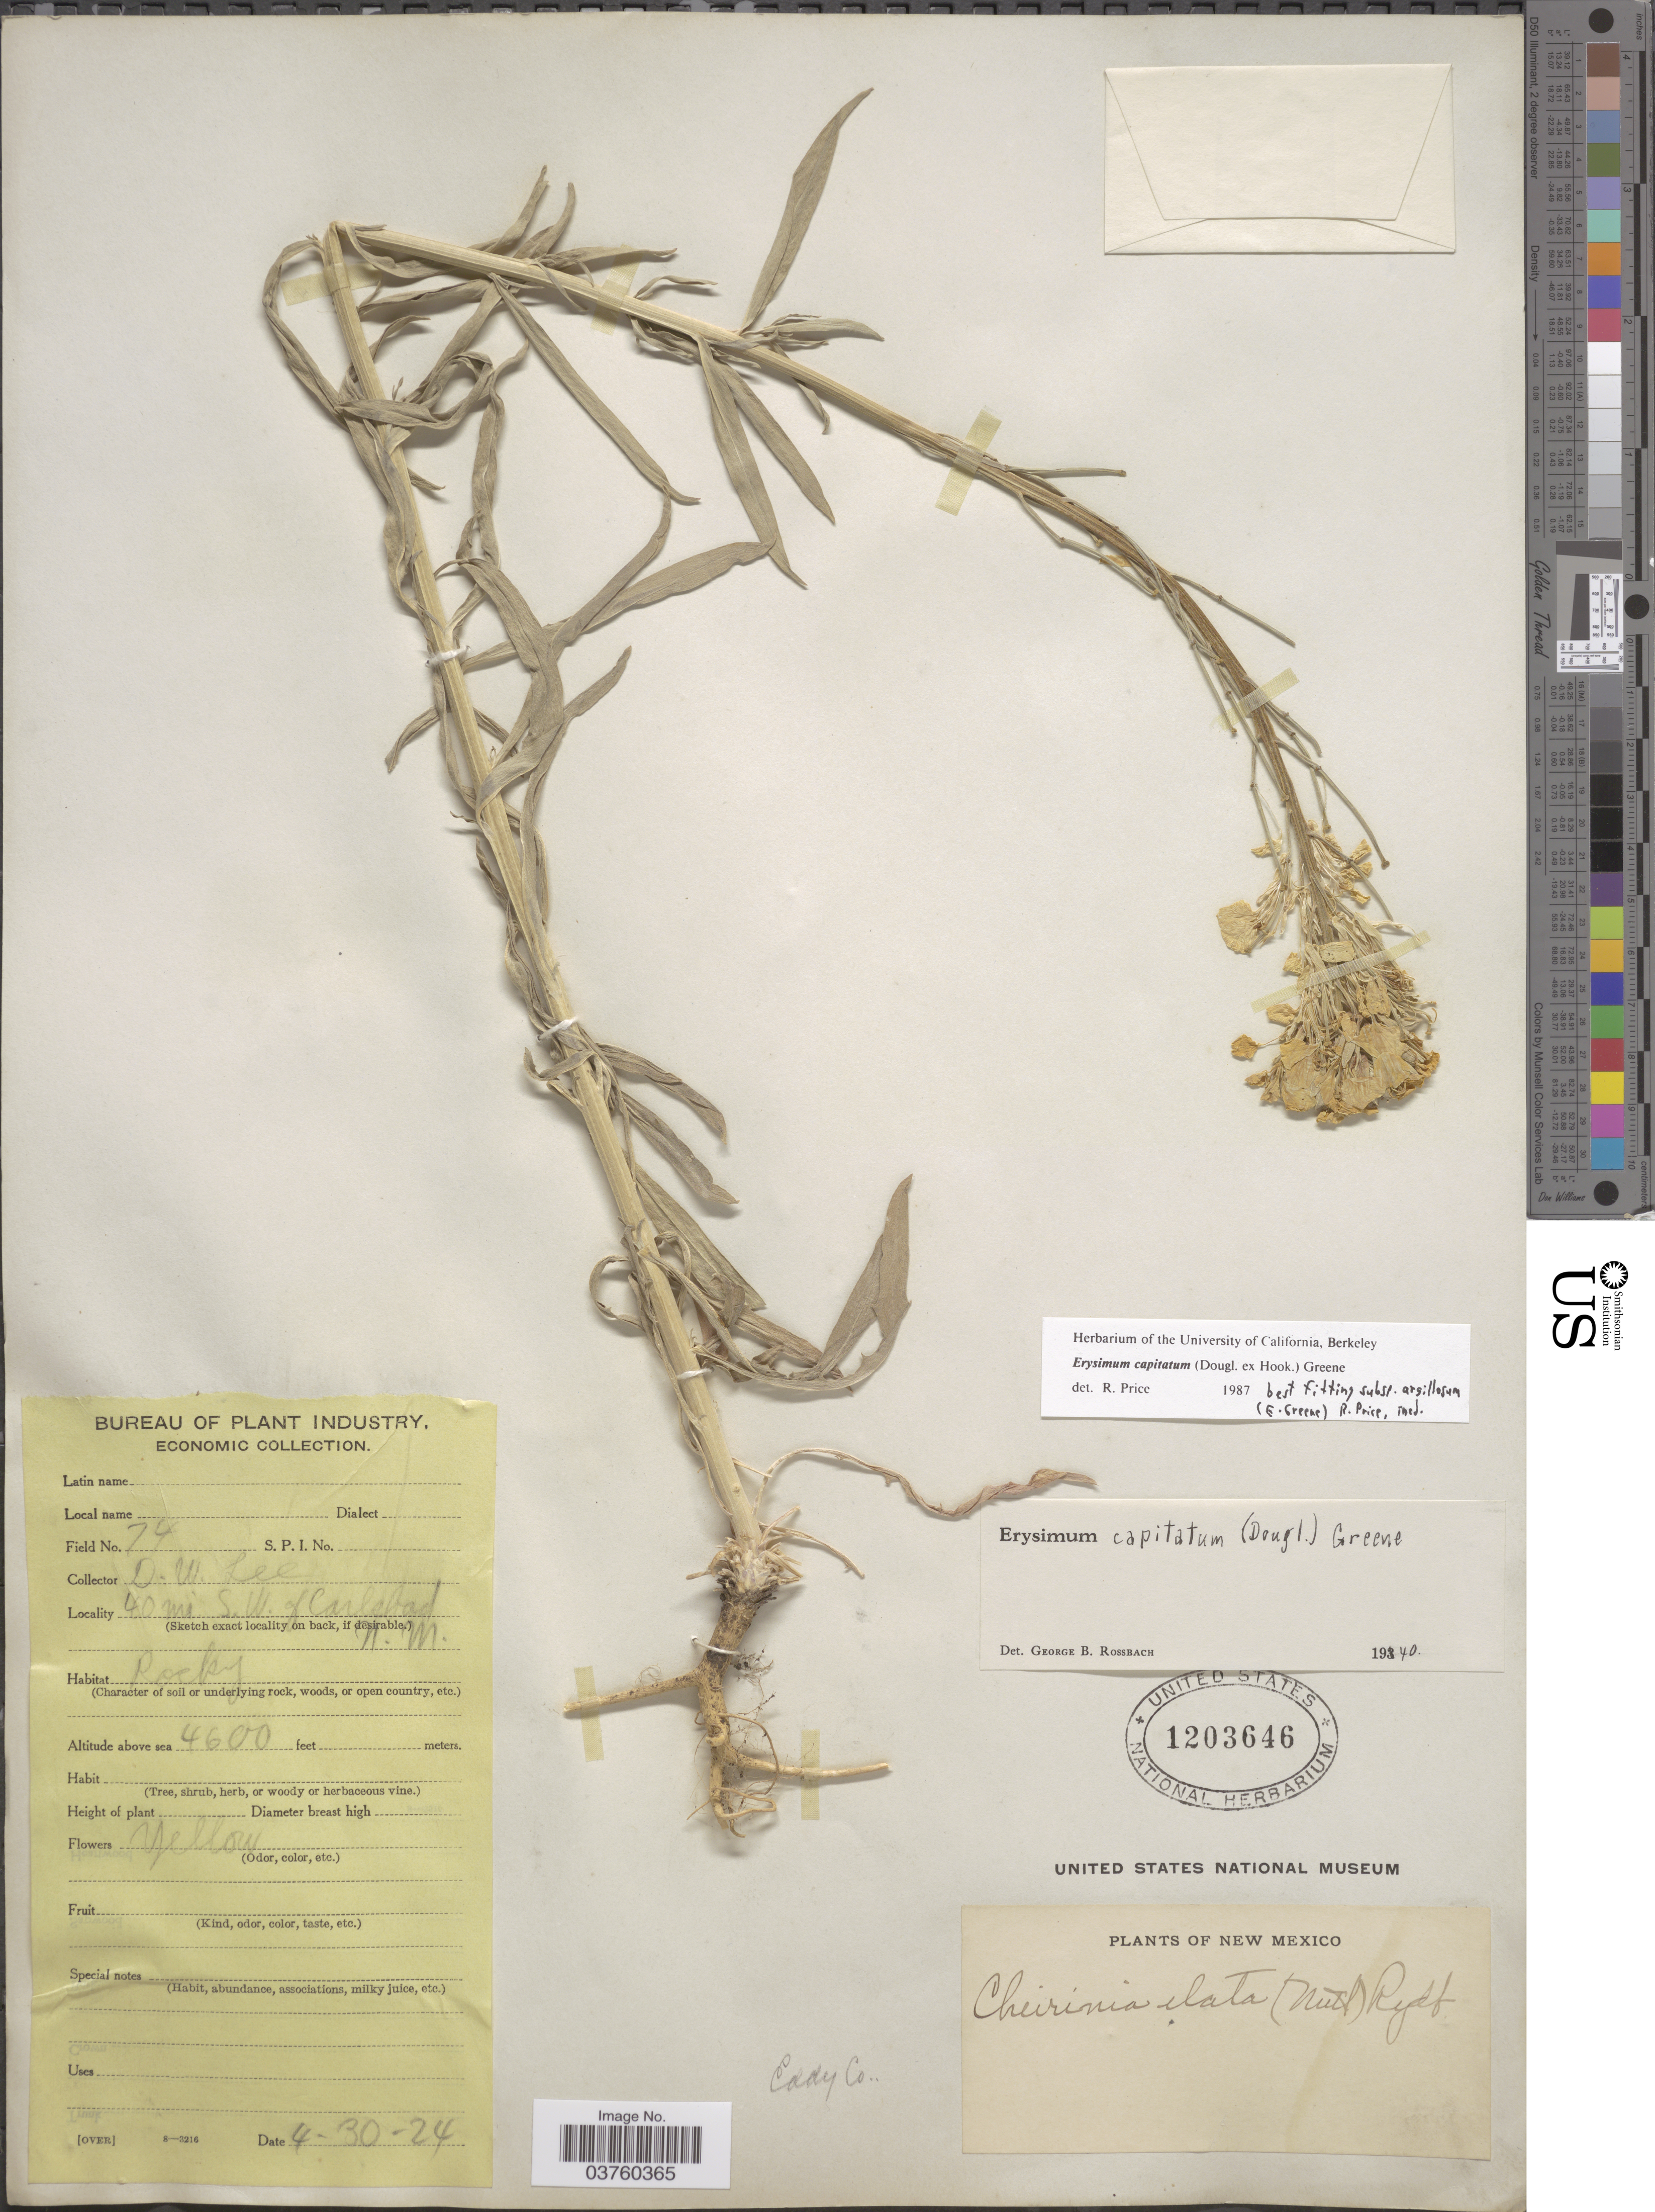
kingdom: Plantae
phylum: Tracheophyta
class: Magnoliopsida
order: Brassicales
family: Brassicaceae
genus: Erysimum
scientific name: Erysimum capitatum var. argillosum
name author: (Greene) R.J. Davis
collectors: D. Lee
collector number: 74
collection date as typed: Transcribed d/m/y: 30/4/24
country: United States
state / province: New Mexico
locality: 40 mi. S.W. of Carlsbad. Eddy Co.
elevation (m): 1402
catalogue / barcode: US 1203646